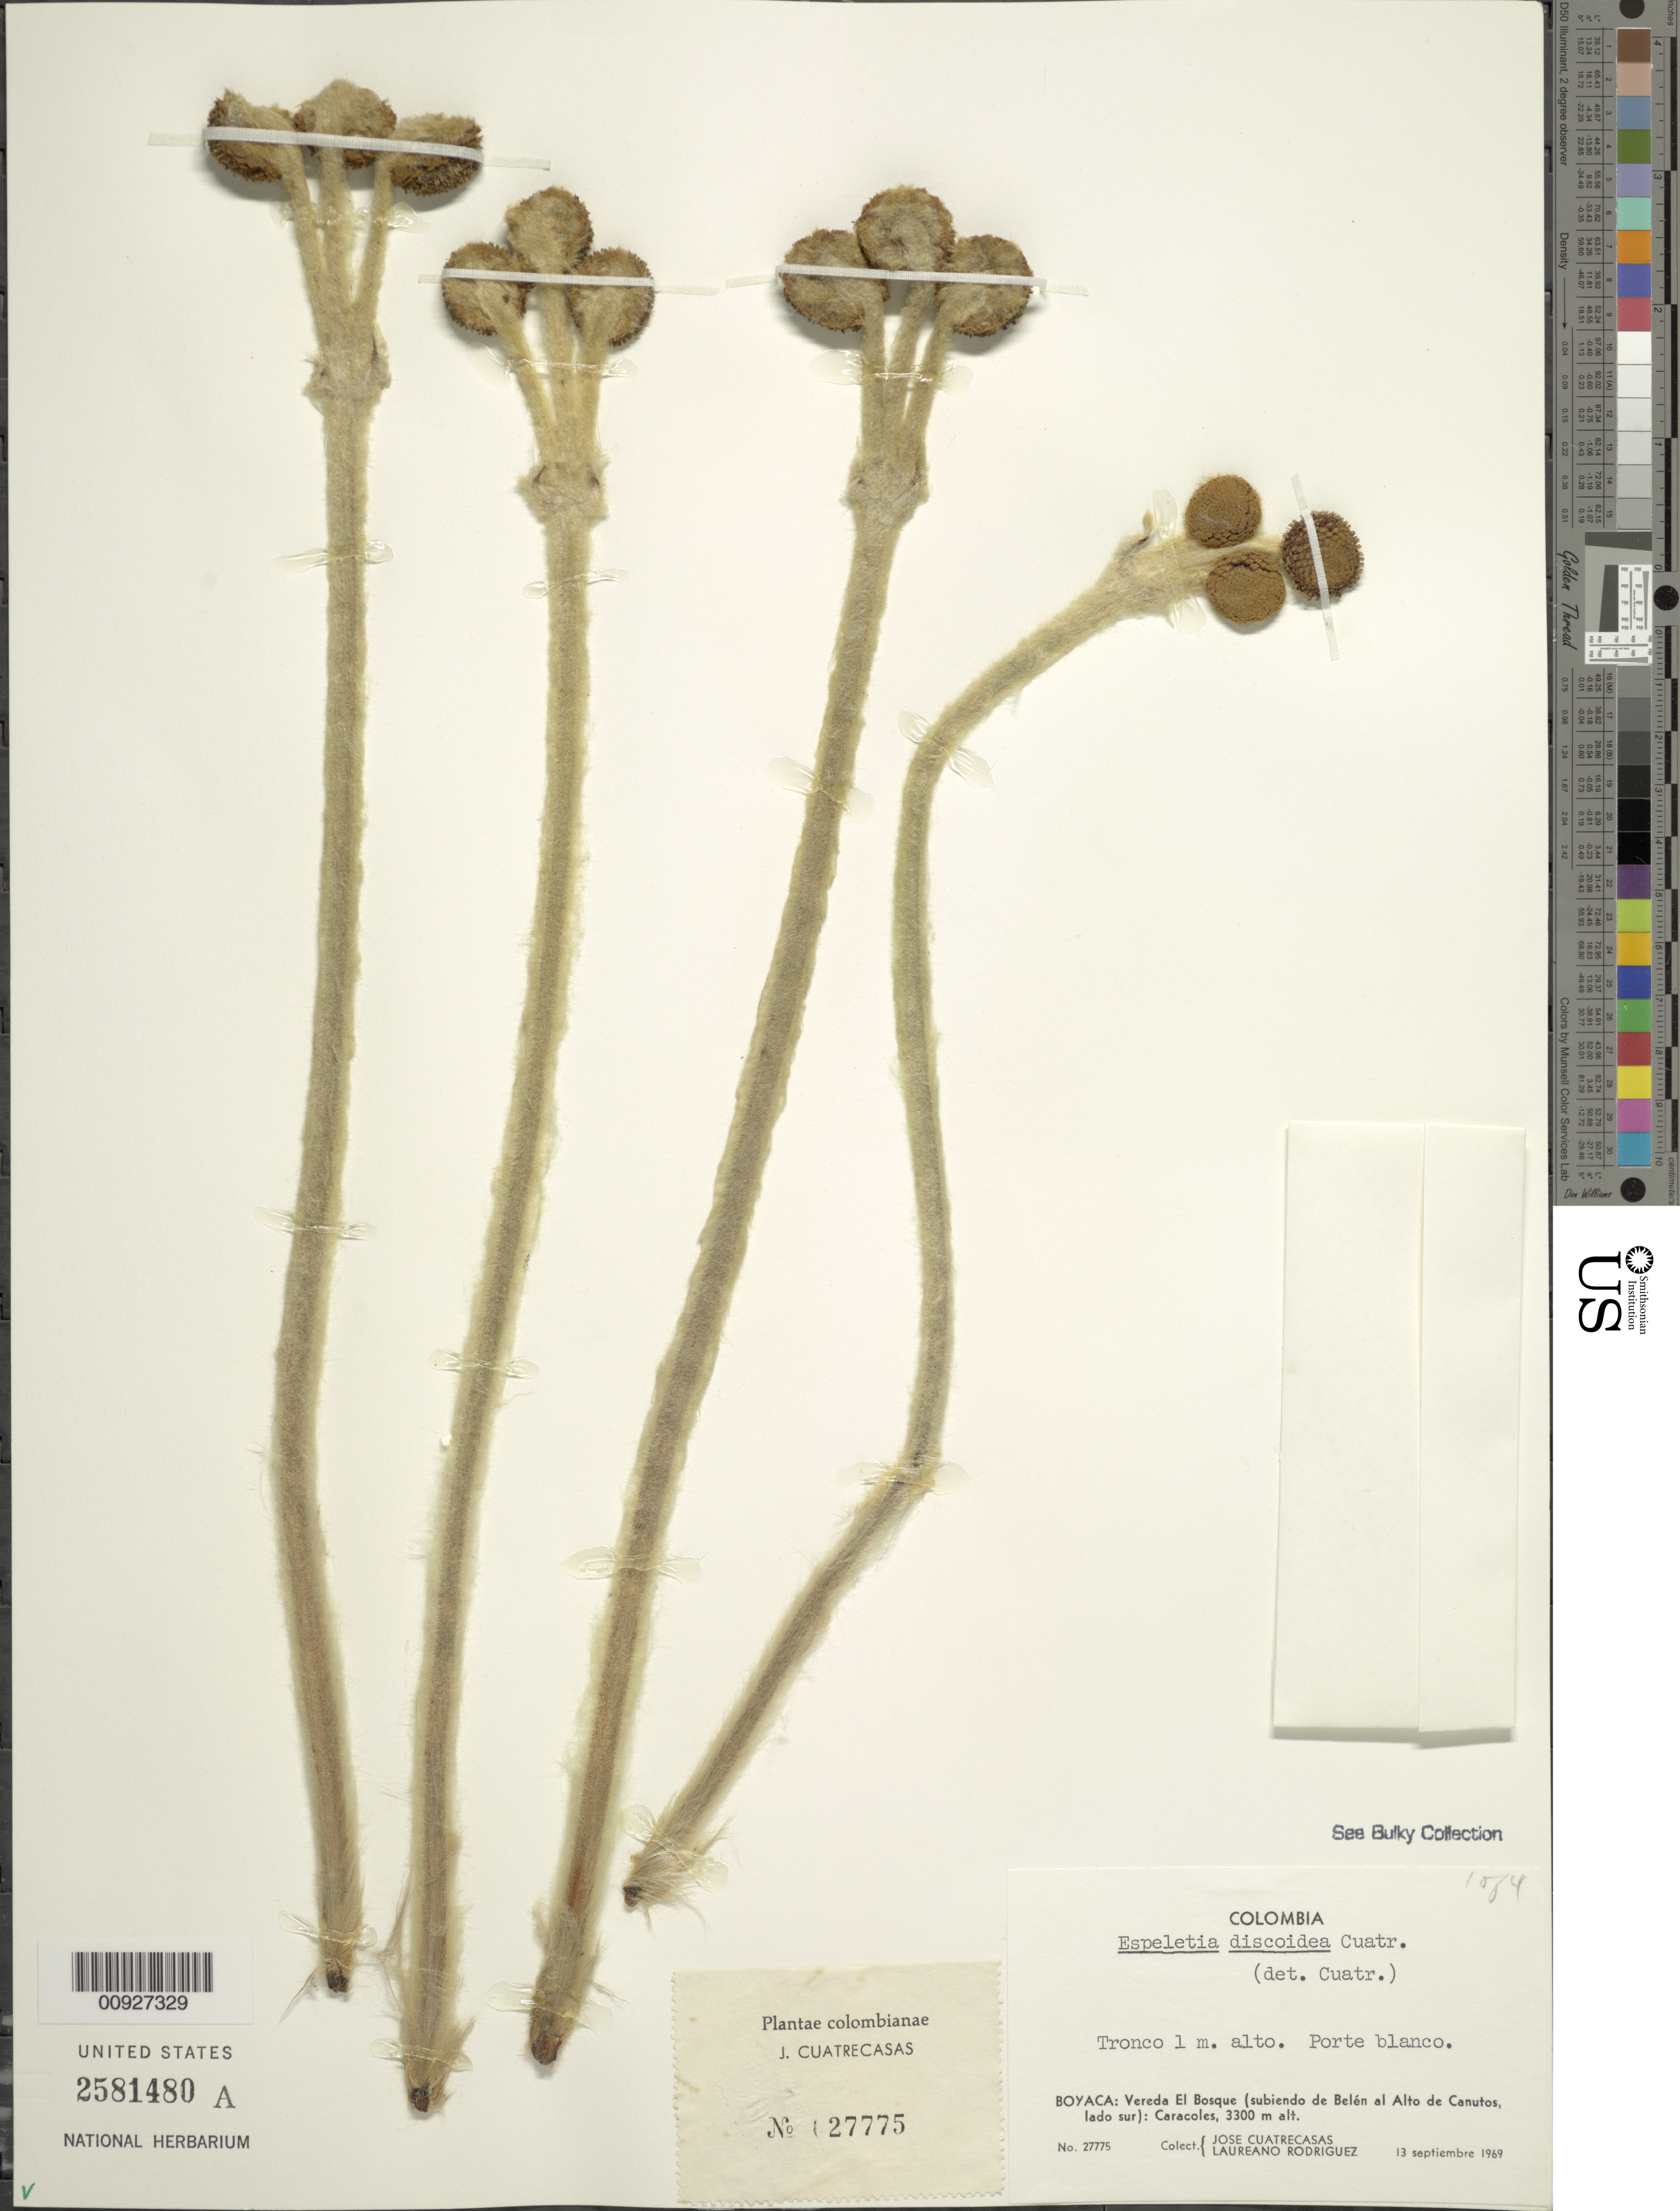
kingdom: Plantae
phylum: Tracheophyta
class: Magnoliopsida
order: Asterales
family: Asteraceae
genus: Espeletia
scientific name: Espeletia discoidea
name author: Cuatrec.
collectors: J. Cuatrecasas & L. Rodriguez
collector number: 27775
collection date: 1969-11-13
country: Colombia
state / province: Boyacá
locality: Verda El Bosque (subiendo de Belén Al Alto de Canutos, lado sur): Caracoles.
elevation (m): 3300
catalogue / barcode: US 2581480A